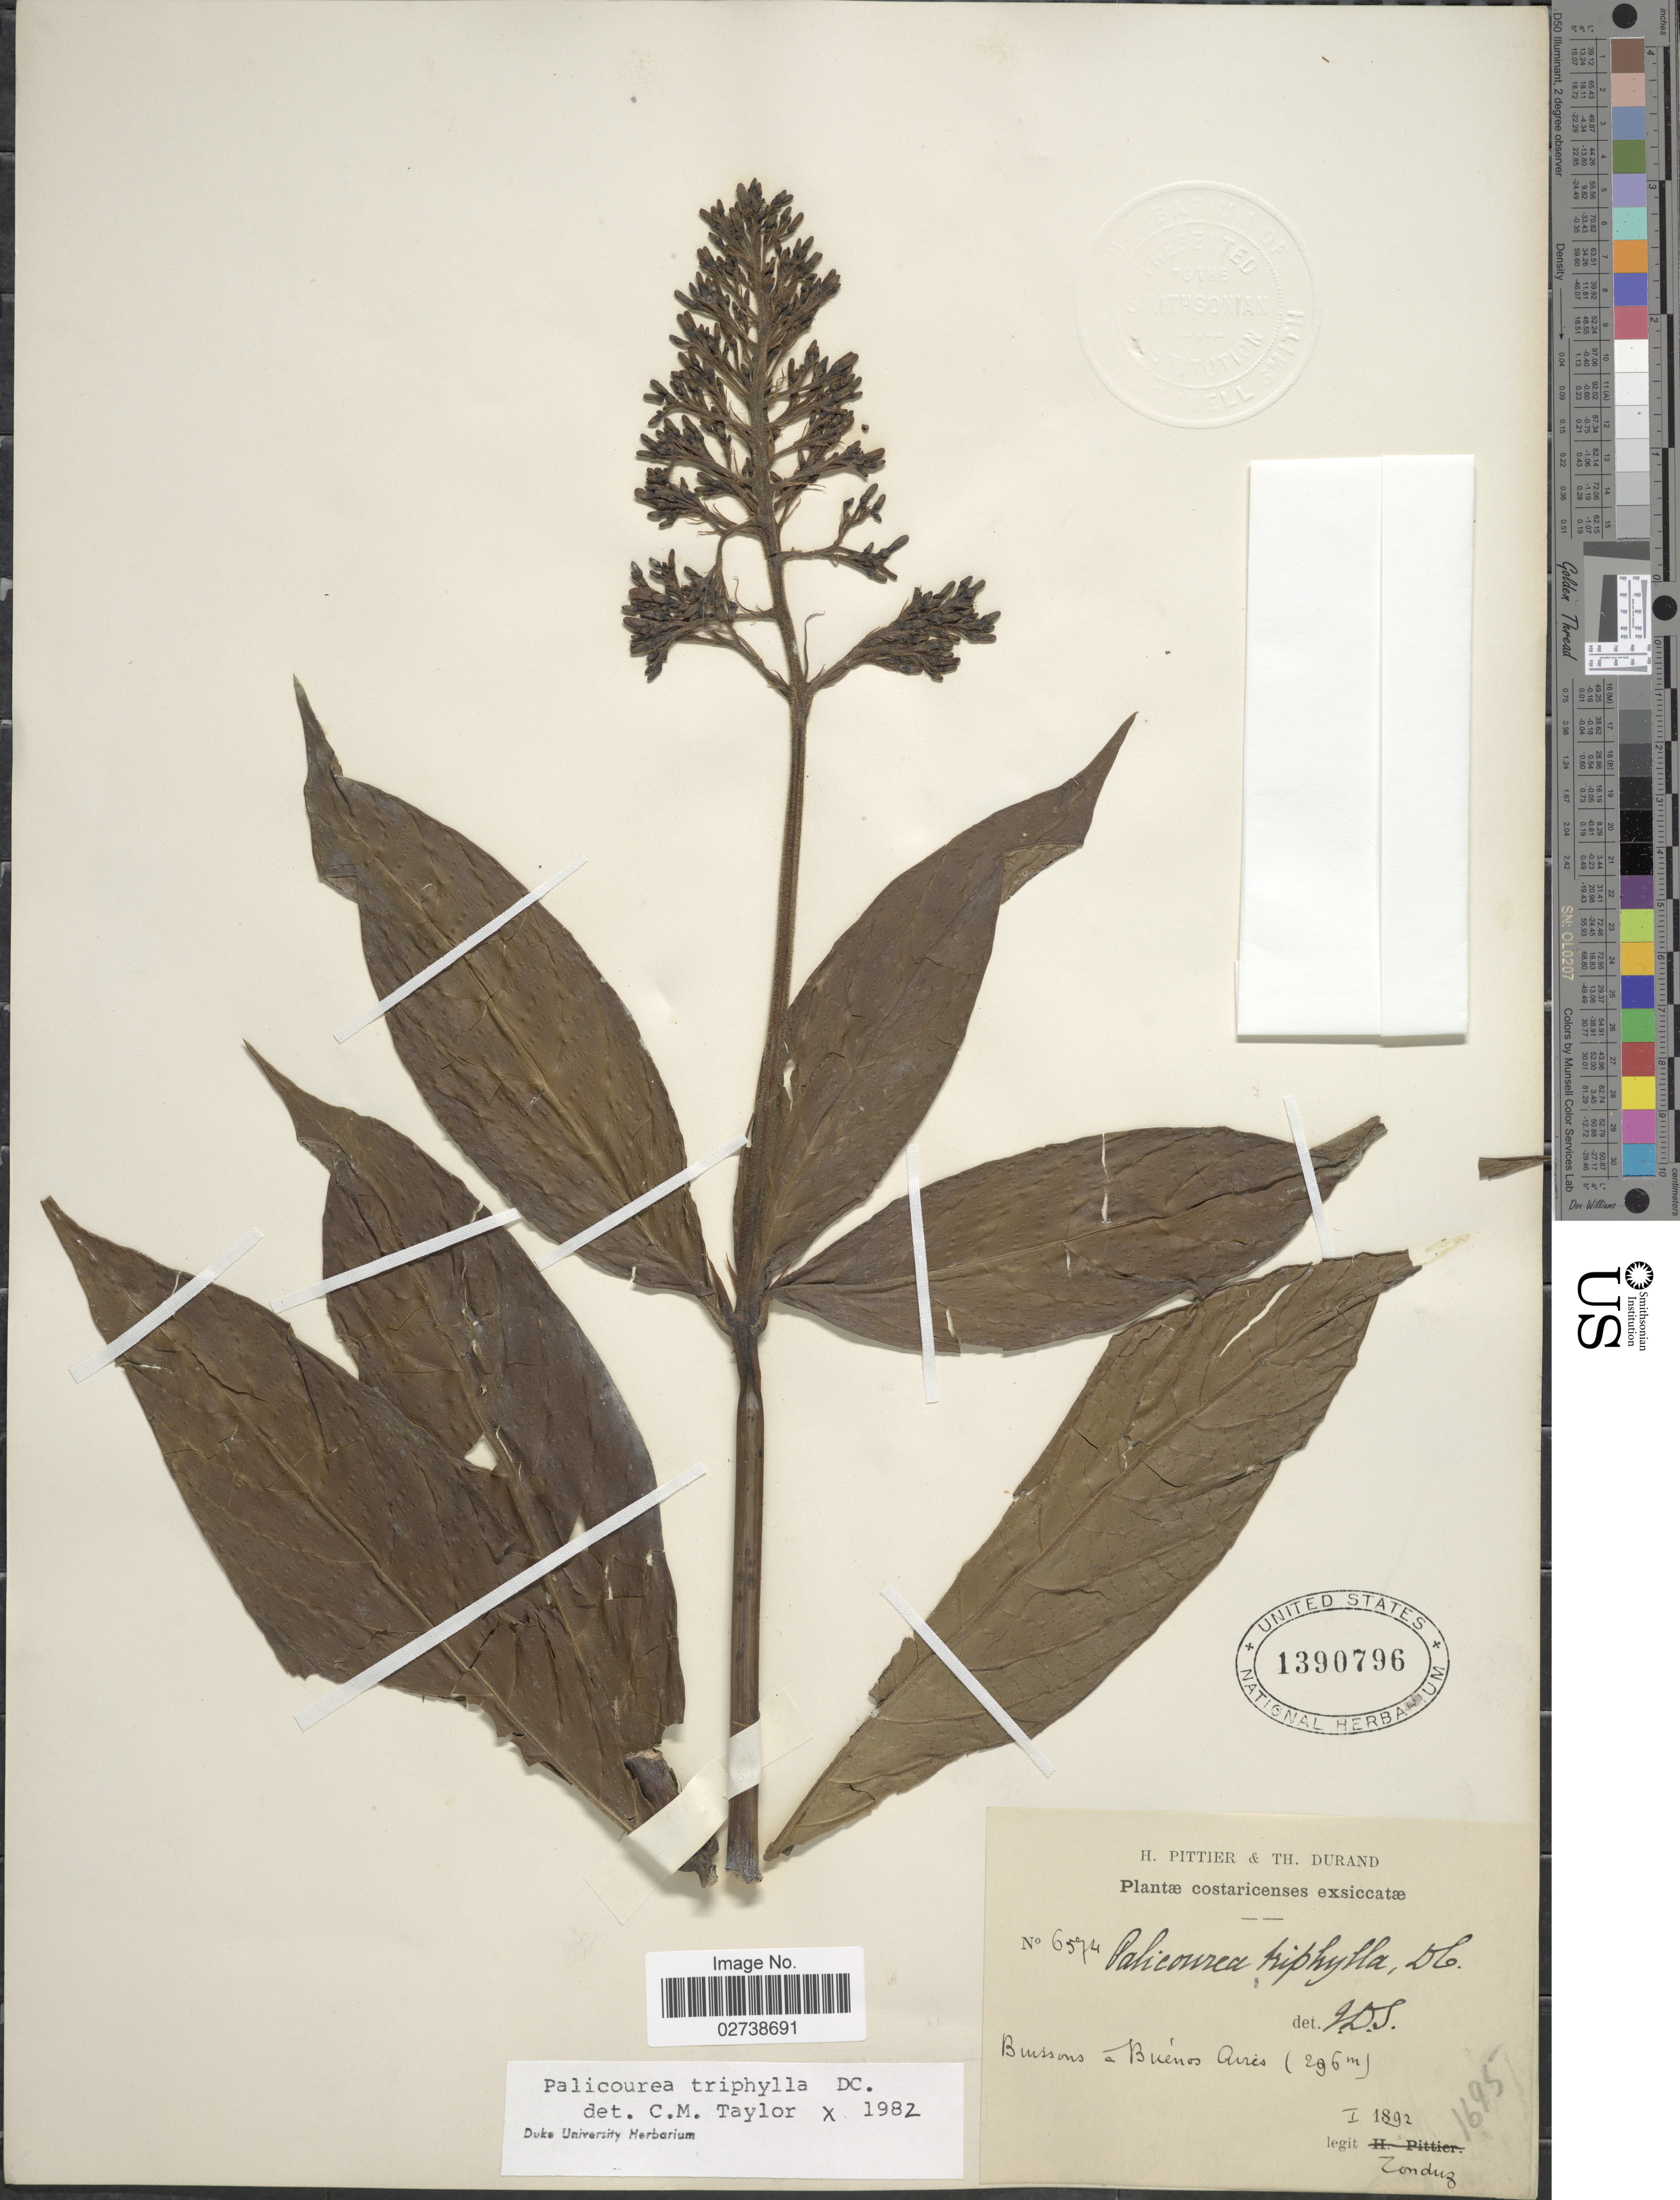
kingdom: Plantae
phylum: Tracheophyta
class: Magnoliopsida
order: Gentianales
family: Rubiaceae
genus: Palicourea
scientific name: Palicourea triphylla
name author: DC.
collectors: A. Tonduz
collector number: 6574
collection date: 1892-01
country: Costa Rica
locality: Buissons a Buénos Aires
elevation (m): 296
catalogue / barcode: US 1390796